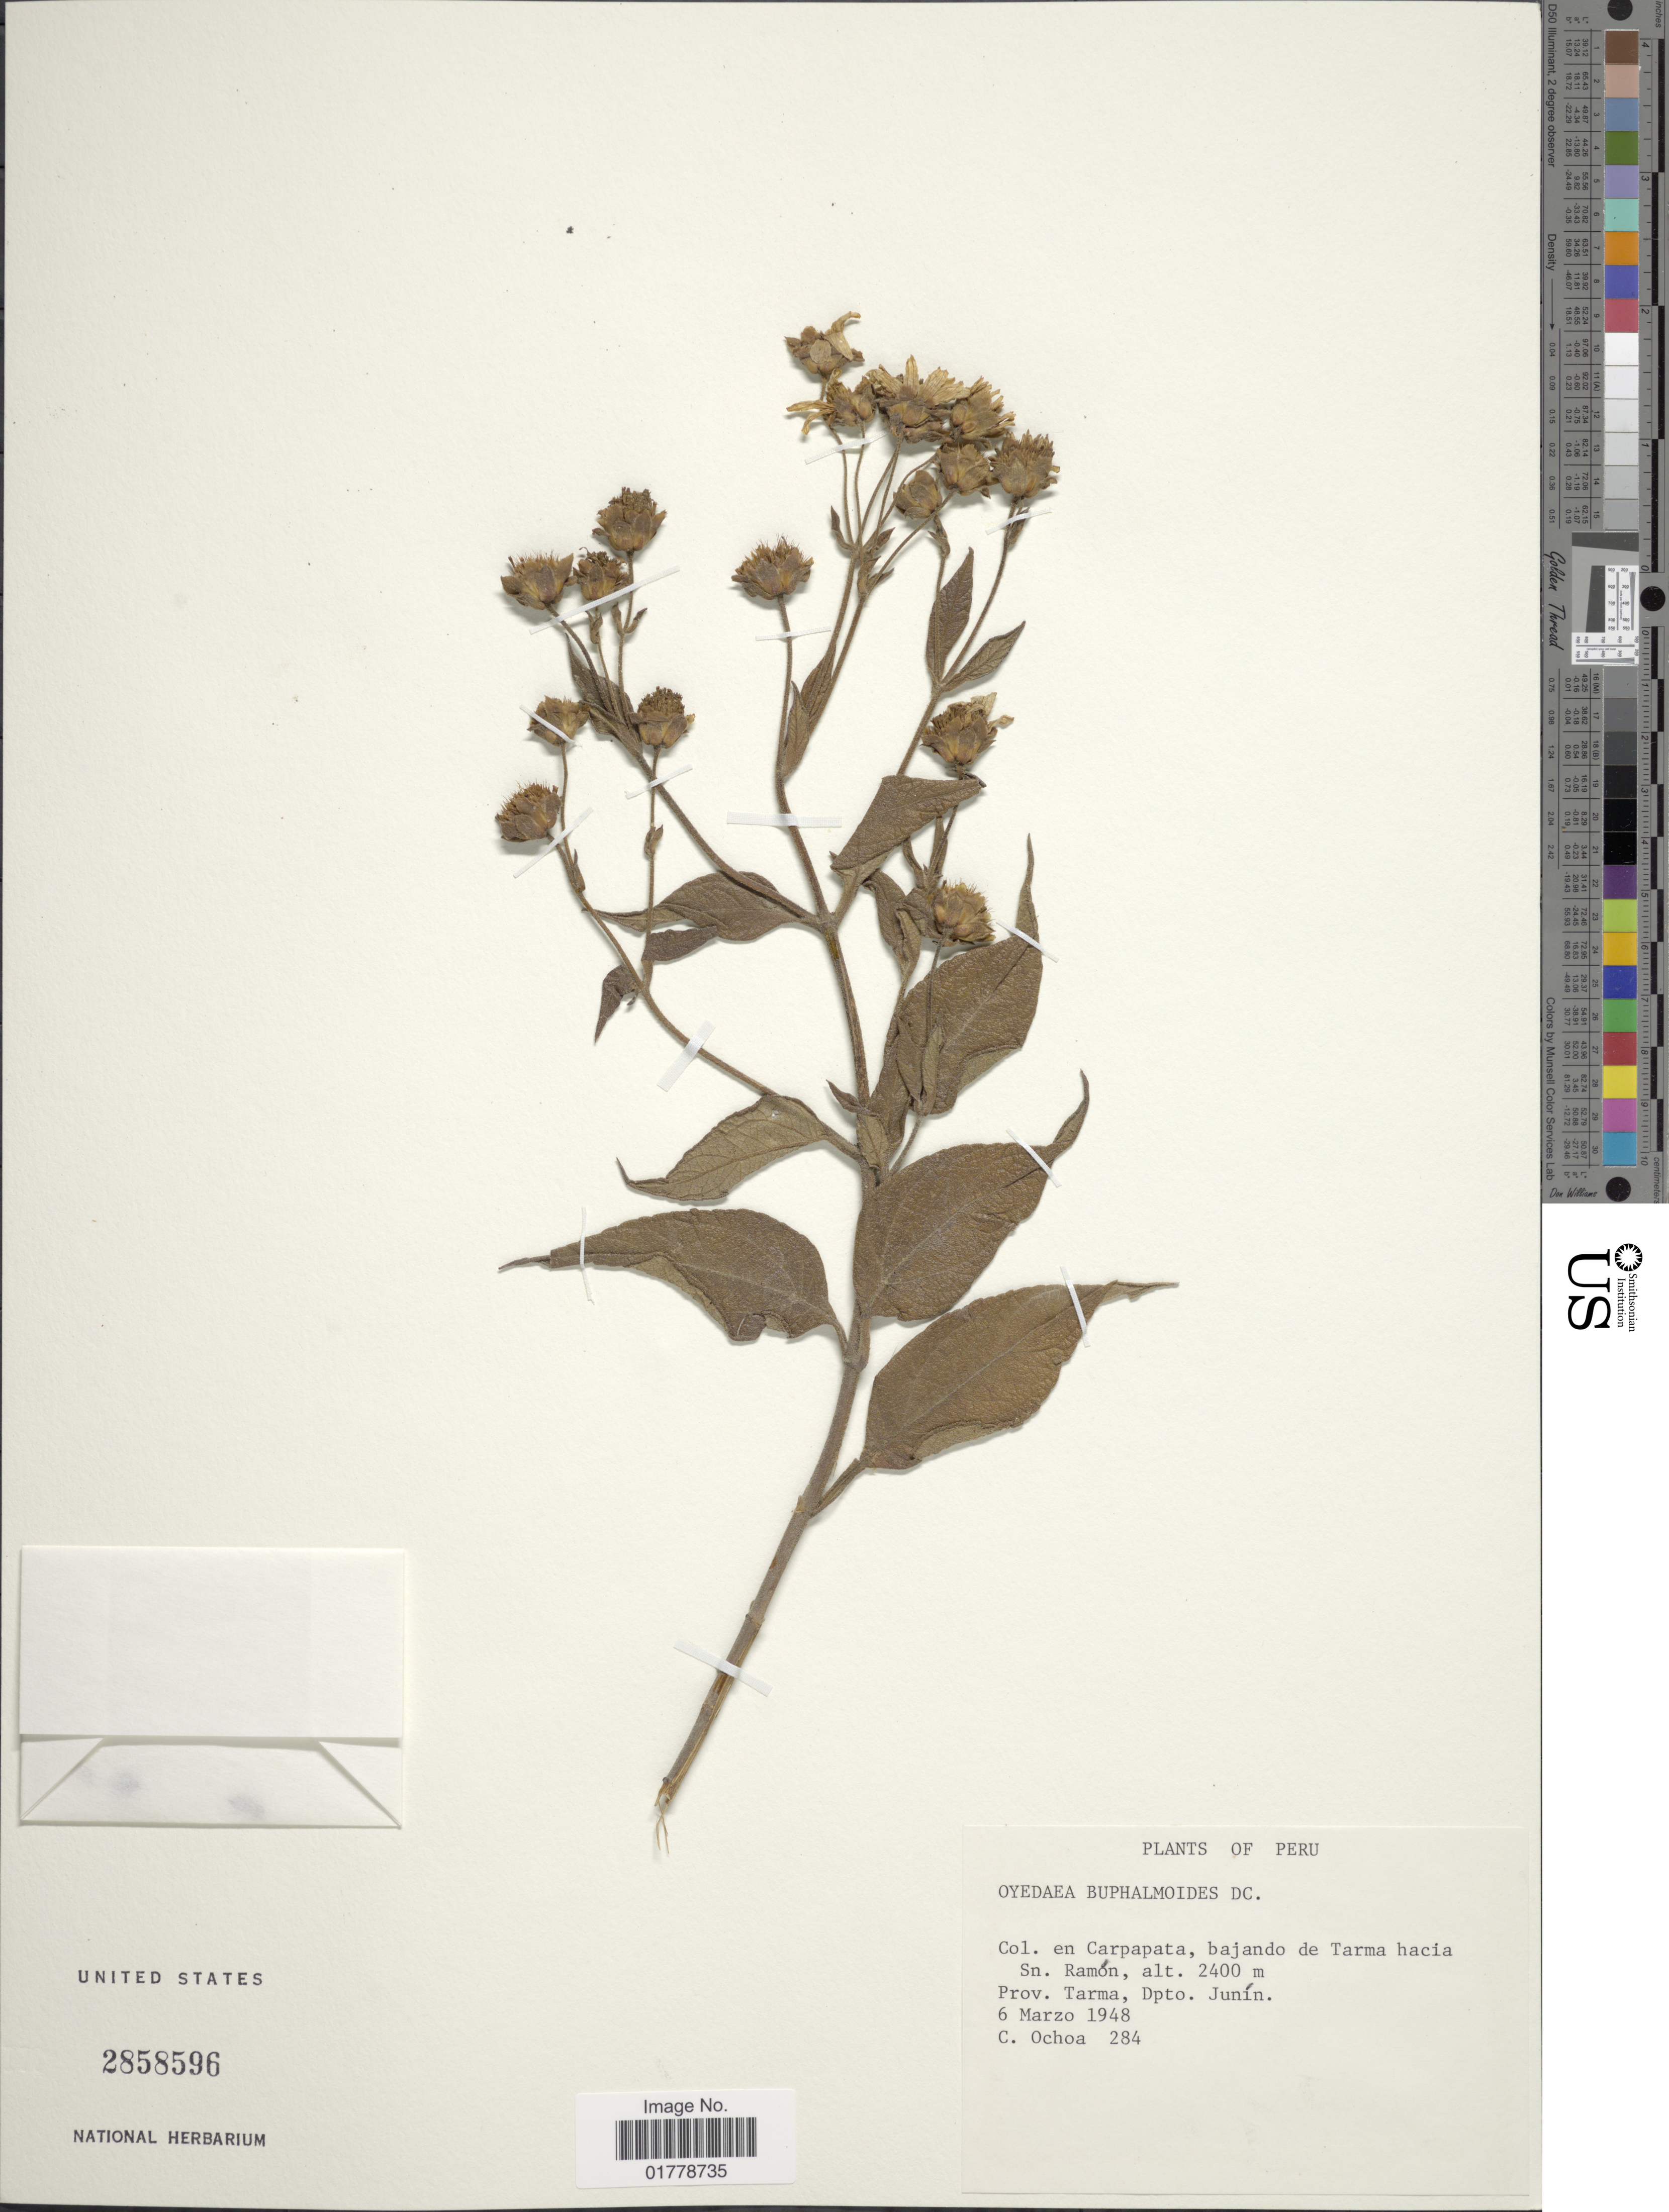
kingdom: Plantae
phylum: Tracheophyta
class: Magnoliopsida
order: Asterales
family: Asteraceae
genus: Oyedaea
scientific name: Oyedaea buphthalmoides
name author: DC.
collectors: C. Ochoa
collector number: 284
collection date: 1948-03-06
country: Peru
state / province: Junín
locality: Col. en Carpapata, bajando de Tarma hacia Sn. Ramón. Prov. Tarma, Dpto. Junín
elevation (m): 2400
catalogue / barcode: US 2858596